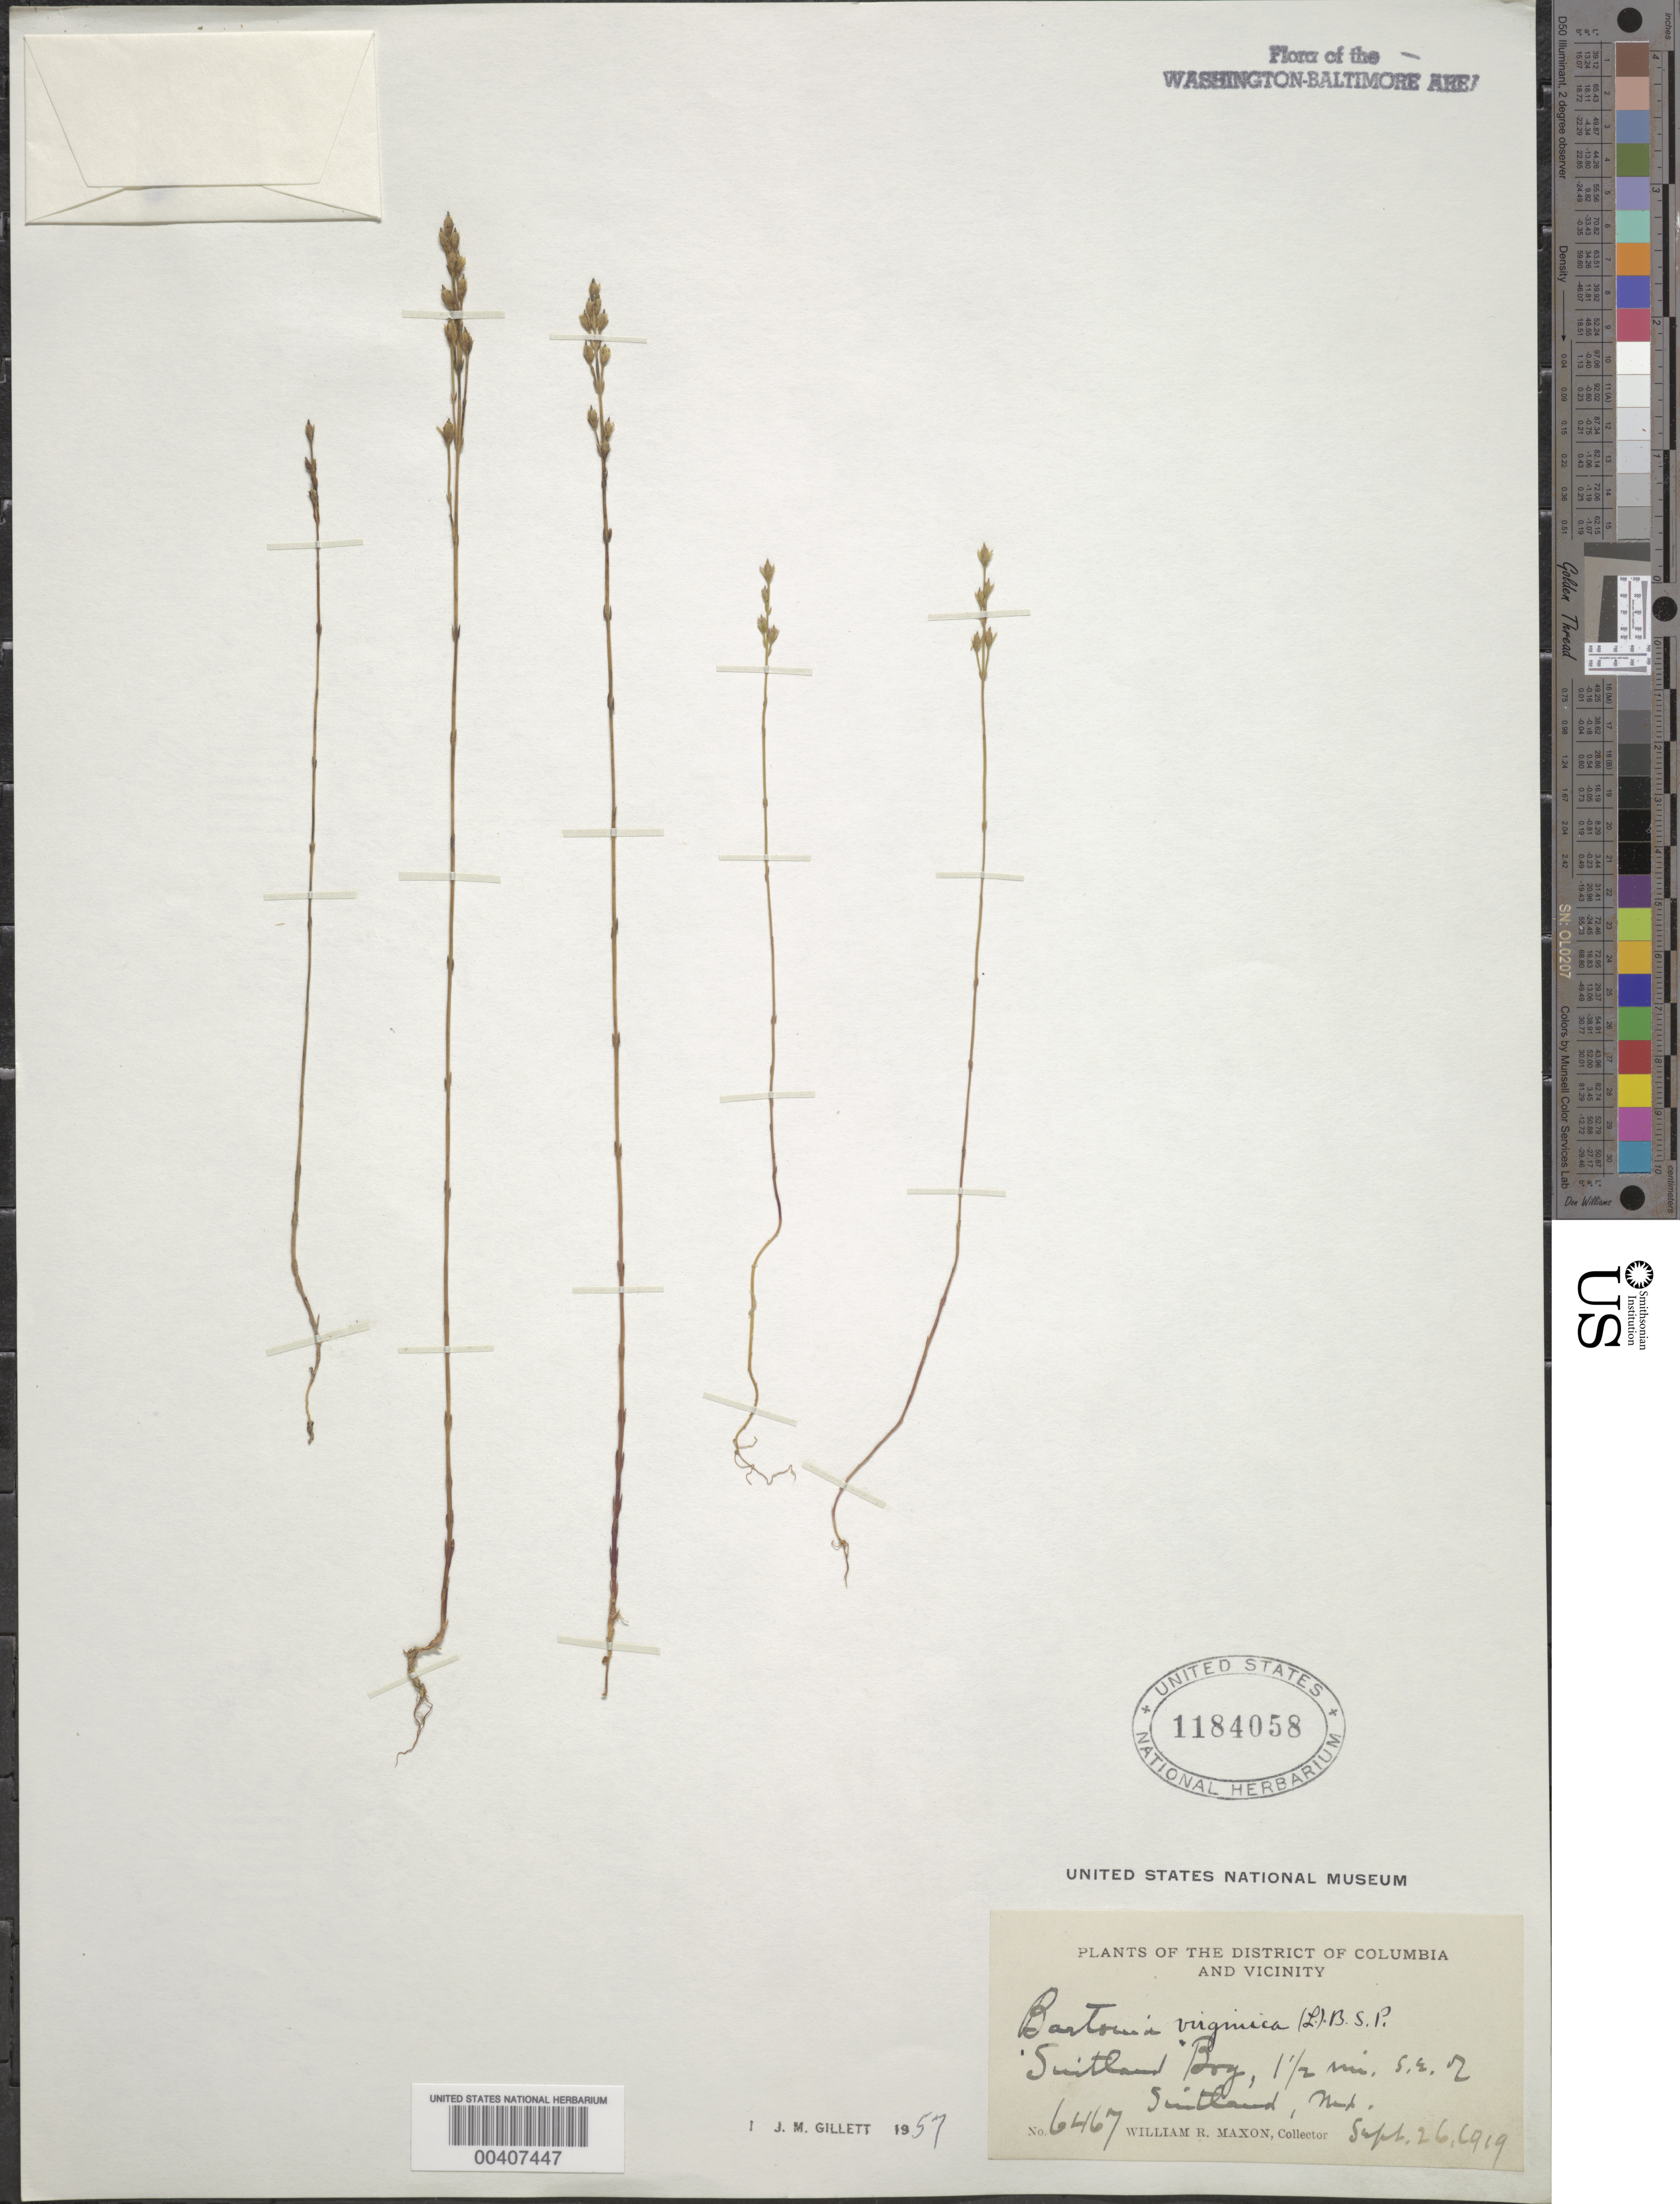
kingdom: Plantae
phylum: Tracheophyta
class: Magnoliopsida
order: Gentianales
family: Gentianaceae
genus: Bartonia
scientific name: Bartonia virginica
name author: (L.) Britton, Stearns & Poggenb.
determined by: Gillett, J. M.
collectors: W. R. Maxon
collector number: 6467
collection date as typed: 26 Sep 1919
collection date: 1919-09-26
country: United States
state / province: Maryland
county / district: Prince George's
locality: Suitland Bog, 1.5 mi. SE of Suitland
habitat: Bog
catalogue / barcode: US 1184058